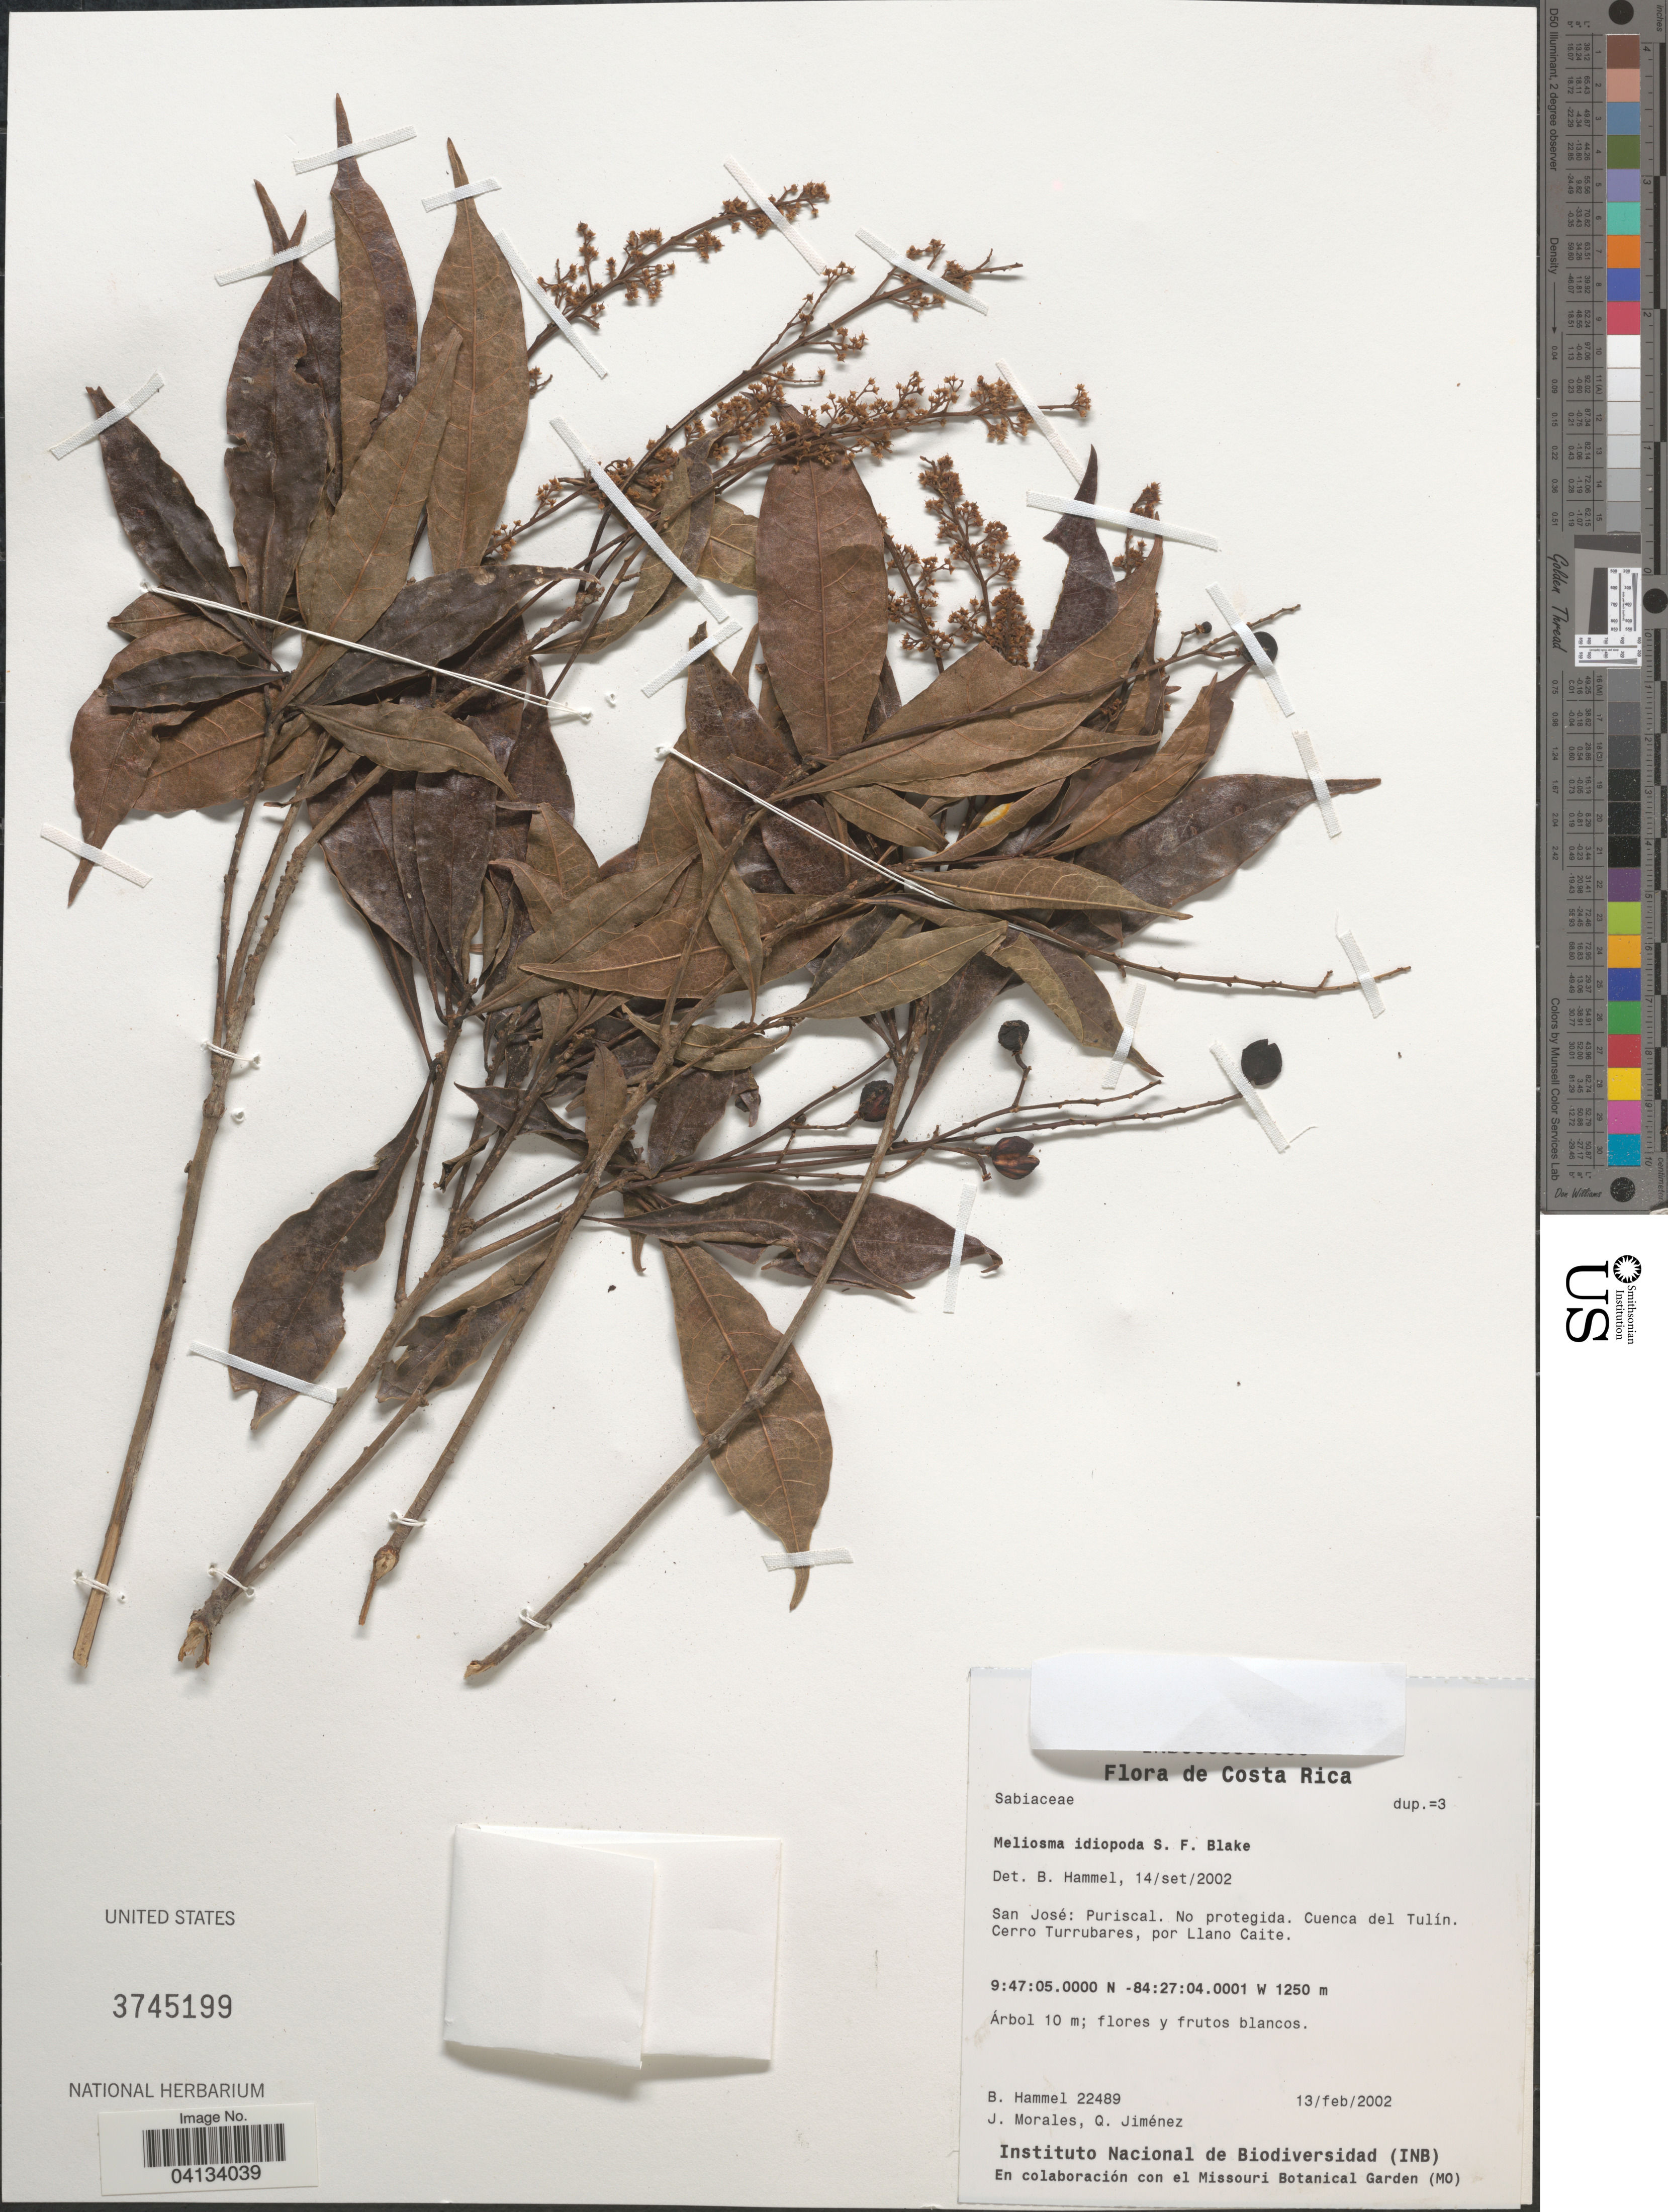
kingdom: Plantae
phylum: Tracheophyta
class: Magnoliopsida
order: Proteales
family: Sabiaceae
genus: Meliosma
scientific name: Meliosma idiopoda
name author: S.F. Blake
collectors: B. Hammel, J. Morales & Q. Jiménez Madrigal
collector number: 22489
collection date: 2002-02-13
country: Costa Rica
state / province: San José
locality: Puriscal. Cuenca del Tulín. Cerro Turrubares, por Llano Caite.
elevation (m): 1250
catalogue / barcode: US 3745199